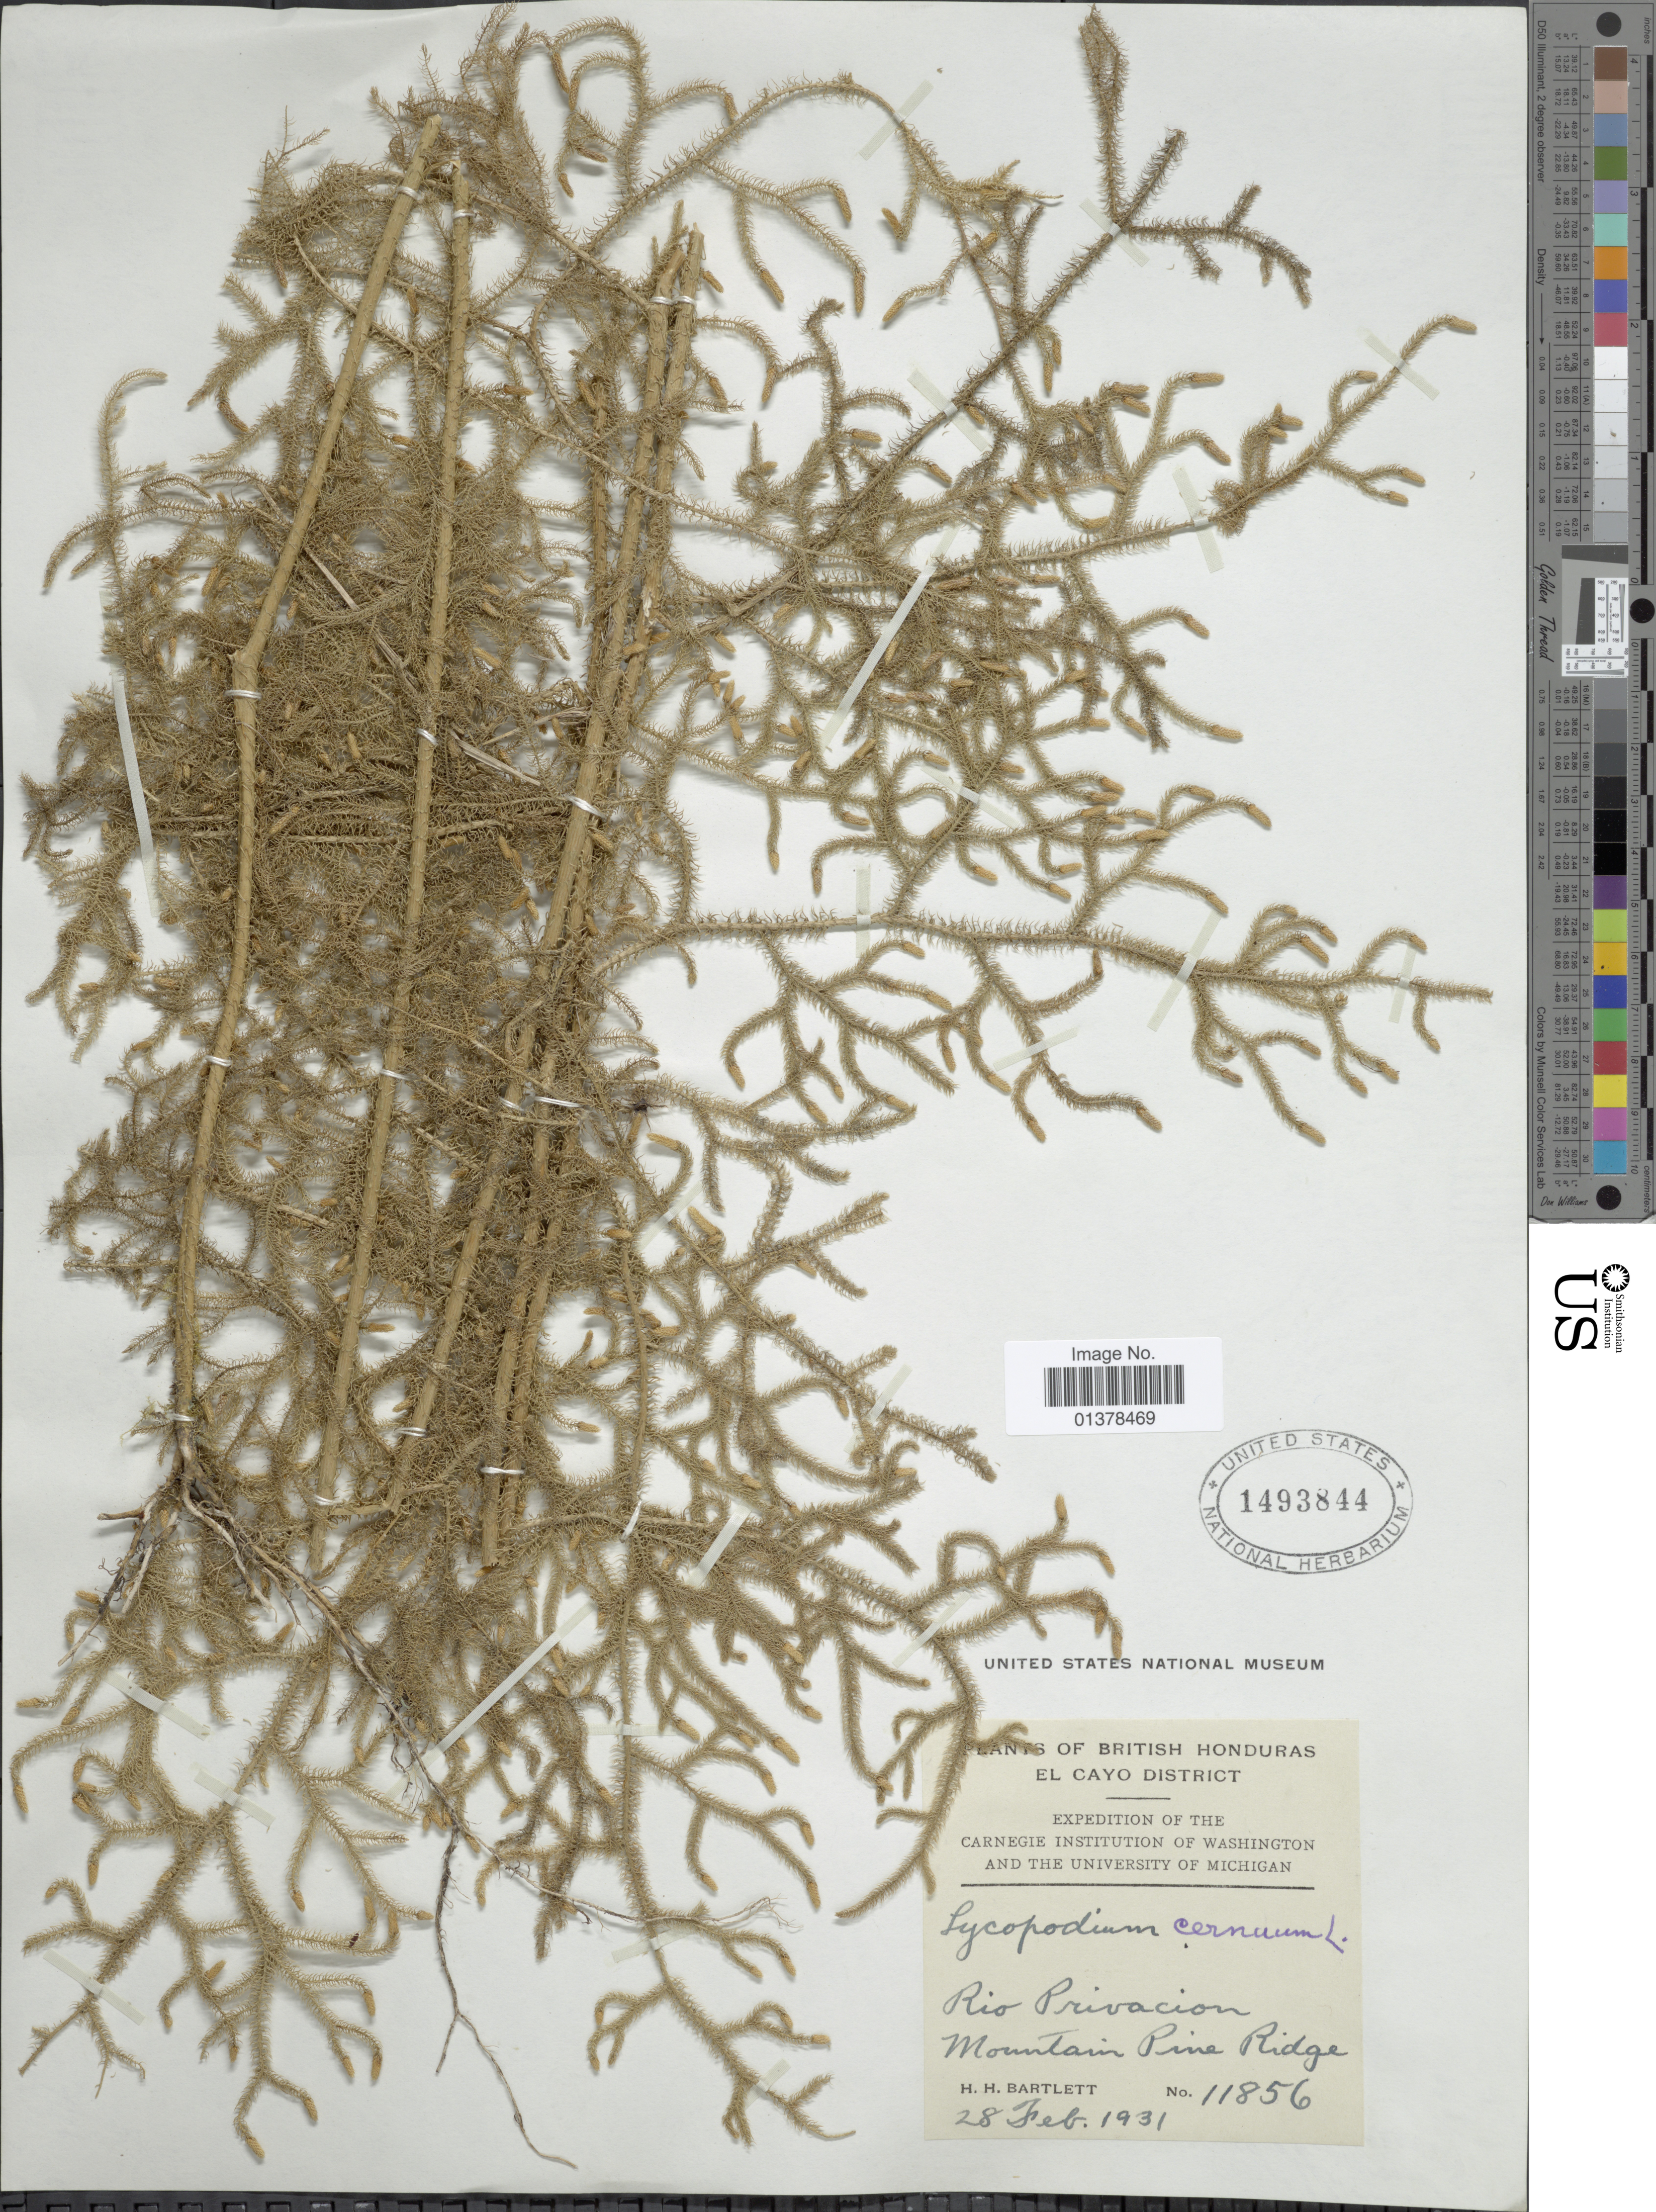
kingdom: Plantae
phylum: Tracheophyta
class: Lycopodiopsida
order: Lycopodiales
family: Lycopodiaceae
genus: Palhinhaea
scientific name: Palhinhaea cernua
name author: (L.) Vasc. & Franco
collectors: H. H. Bartlett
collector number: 11856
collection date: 1931-02-28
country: Belize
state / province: Cayo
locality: Rio Privacion, Mountain Pine Ridge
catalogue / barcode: US 1493844